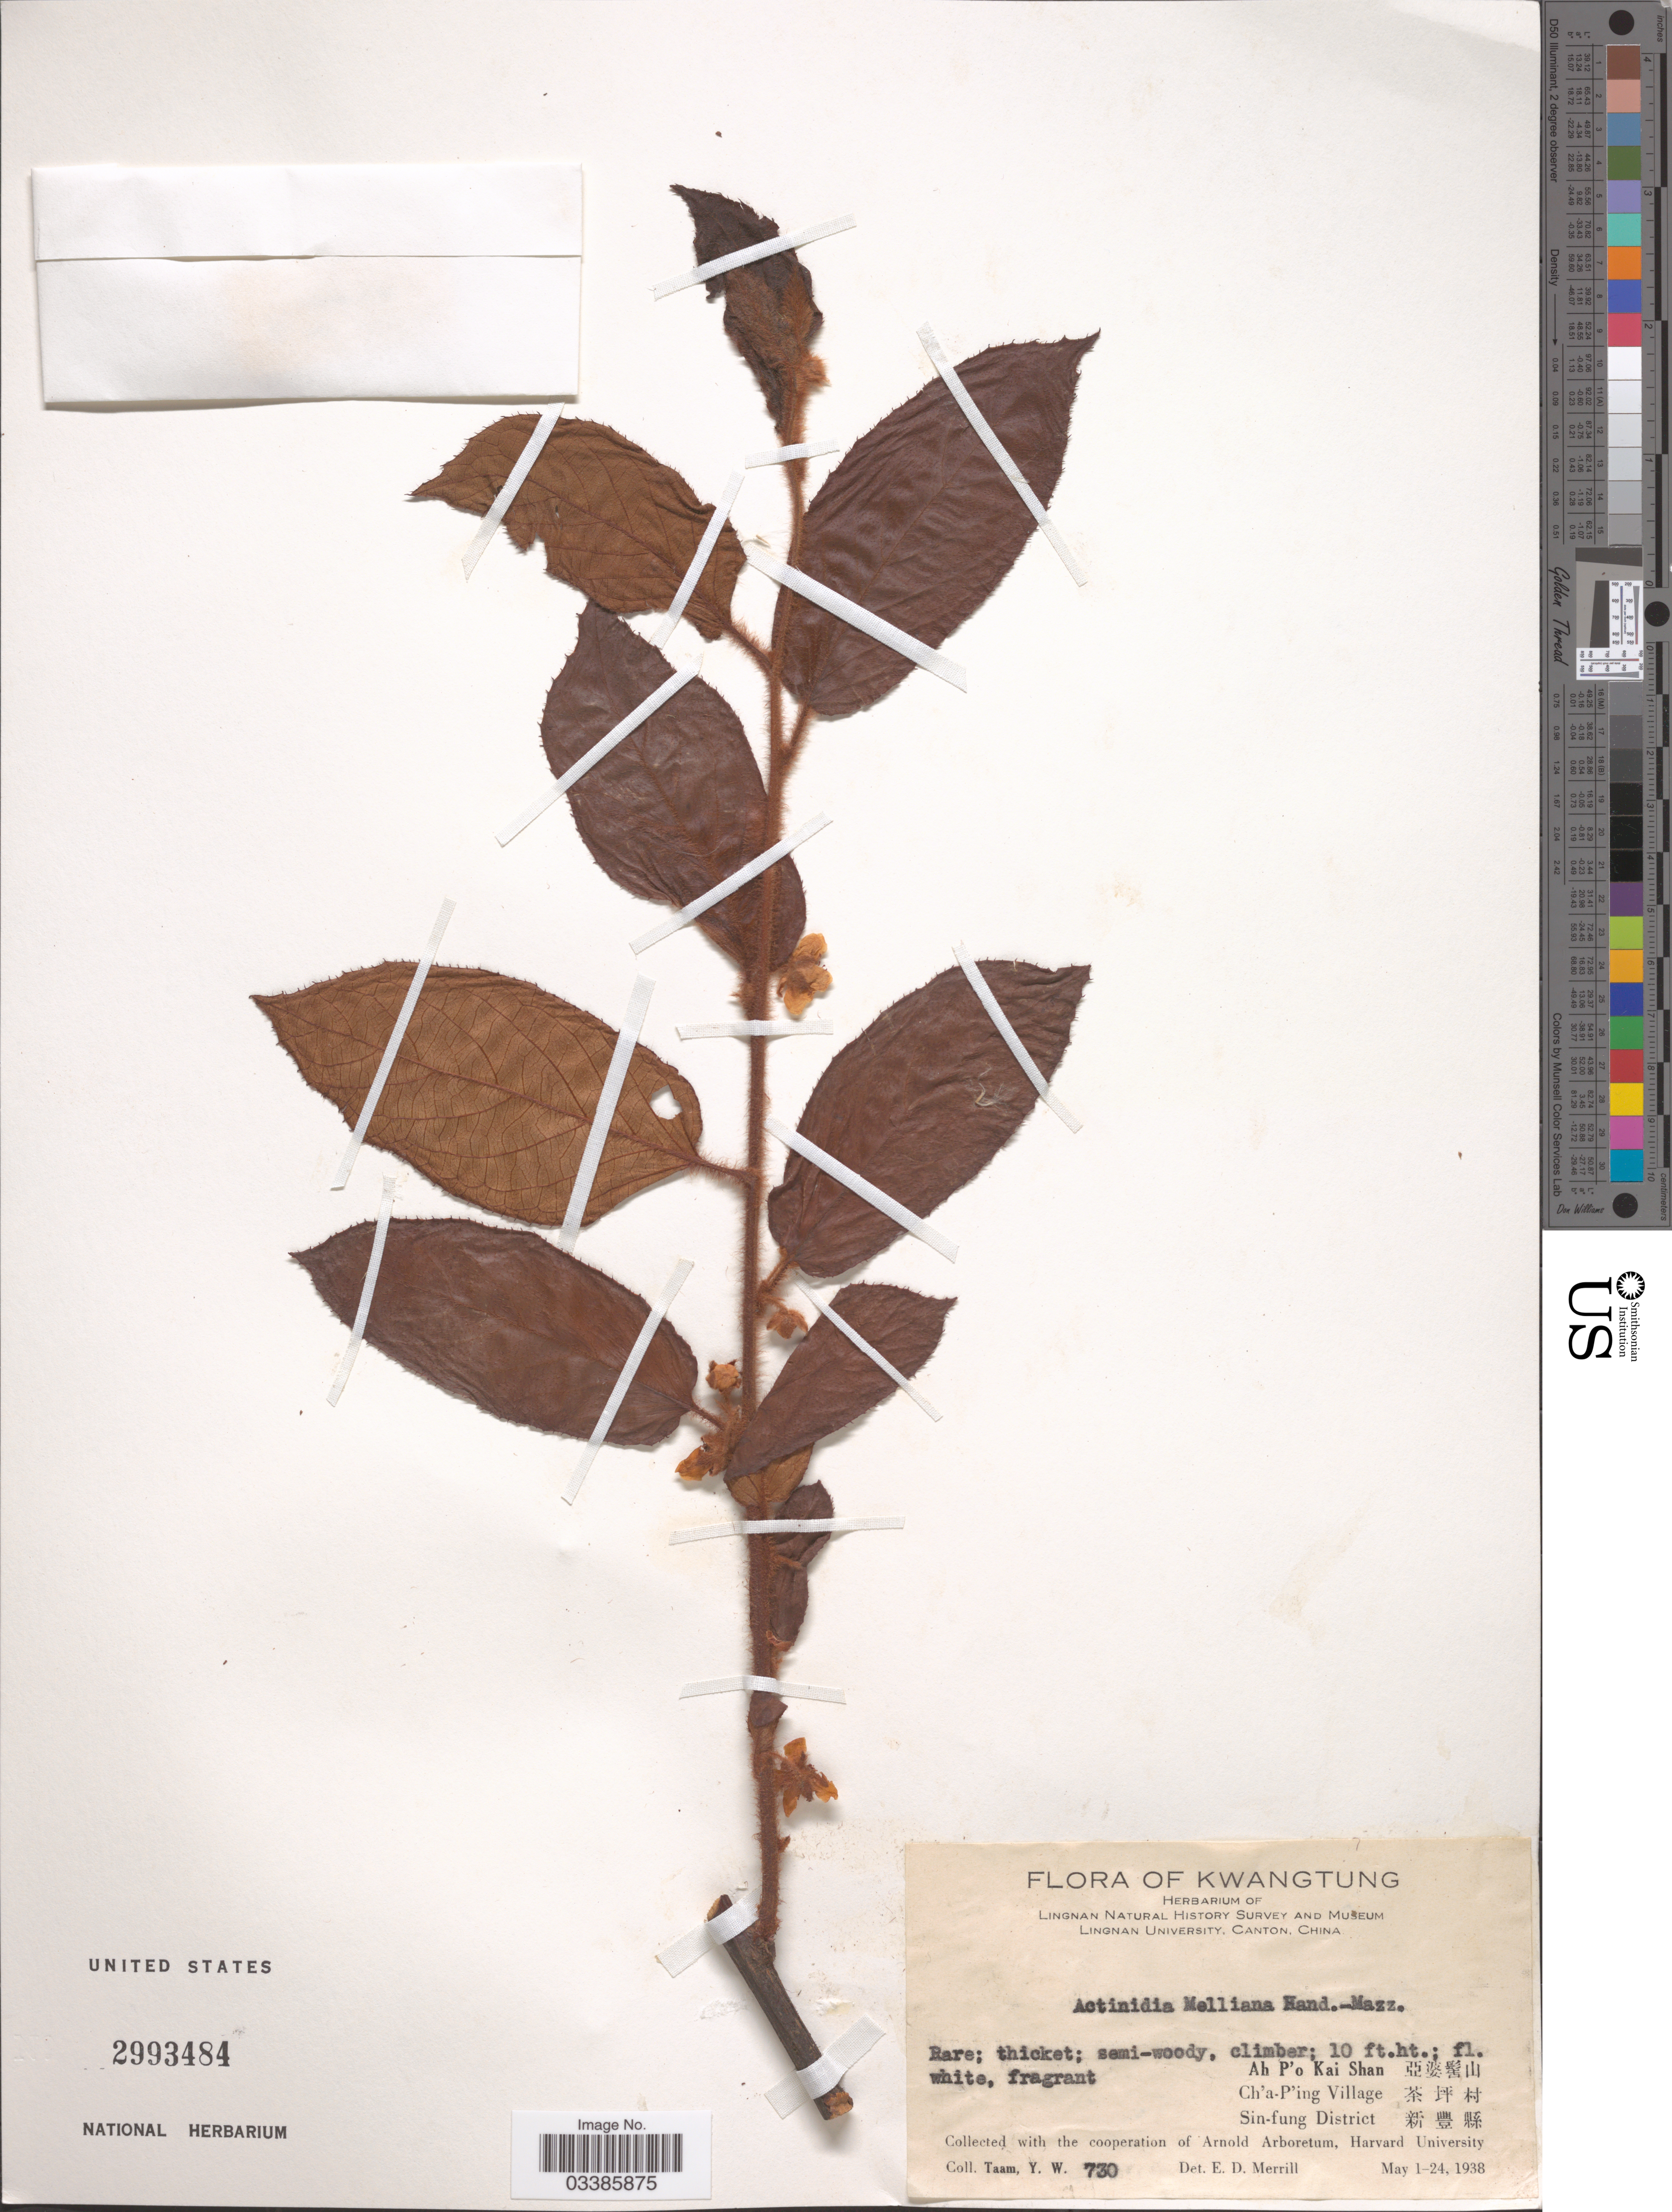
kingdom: Plantae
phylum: Tracheophyta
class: Magnoliopsida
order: Ericales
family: Actinidiaceae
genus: Actinidia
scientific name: Actinidia latifolia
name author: (Gardner & Champ.) Merr.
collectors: Y. W. Taam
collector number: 730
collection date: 1938-05-01/1938-05-24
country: China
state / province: Guangdong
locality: Kwangtung. Ah P'o Kai Shan X. Ch'a-P'ing Village X. Sin-fung District X.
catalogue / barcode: US 2993484